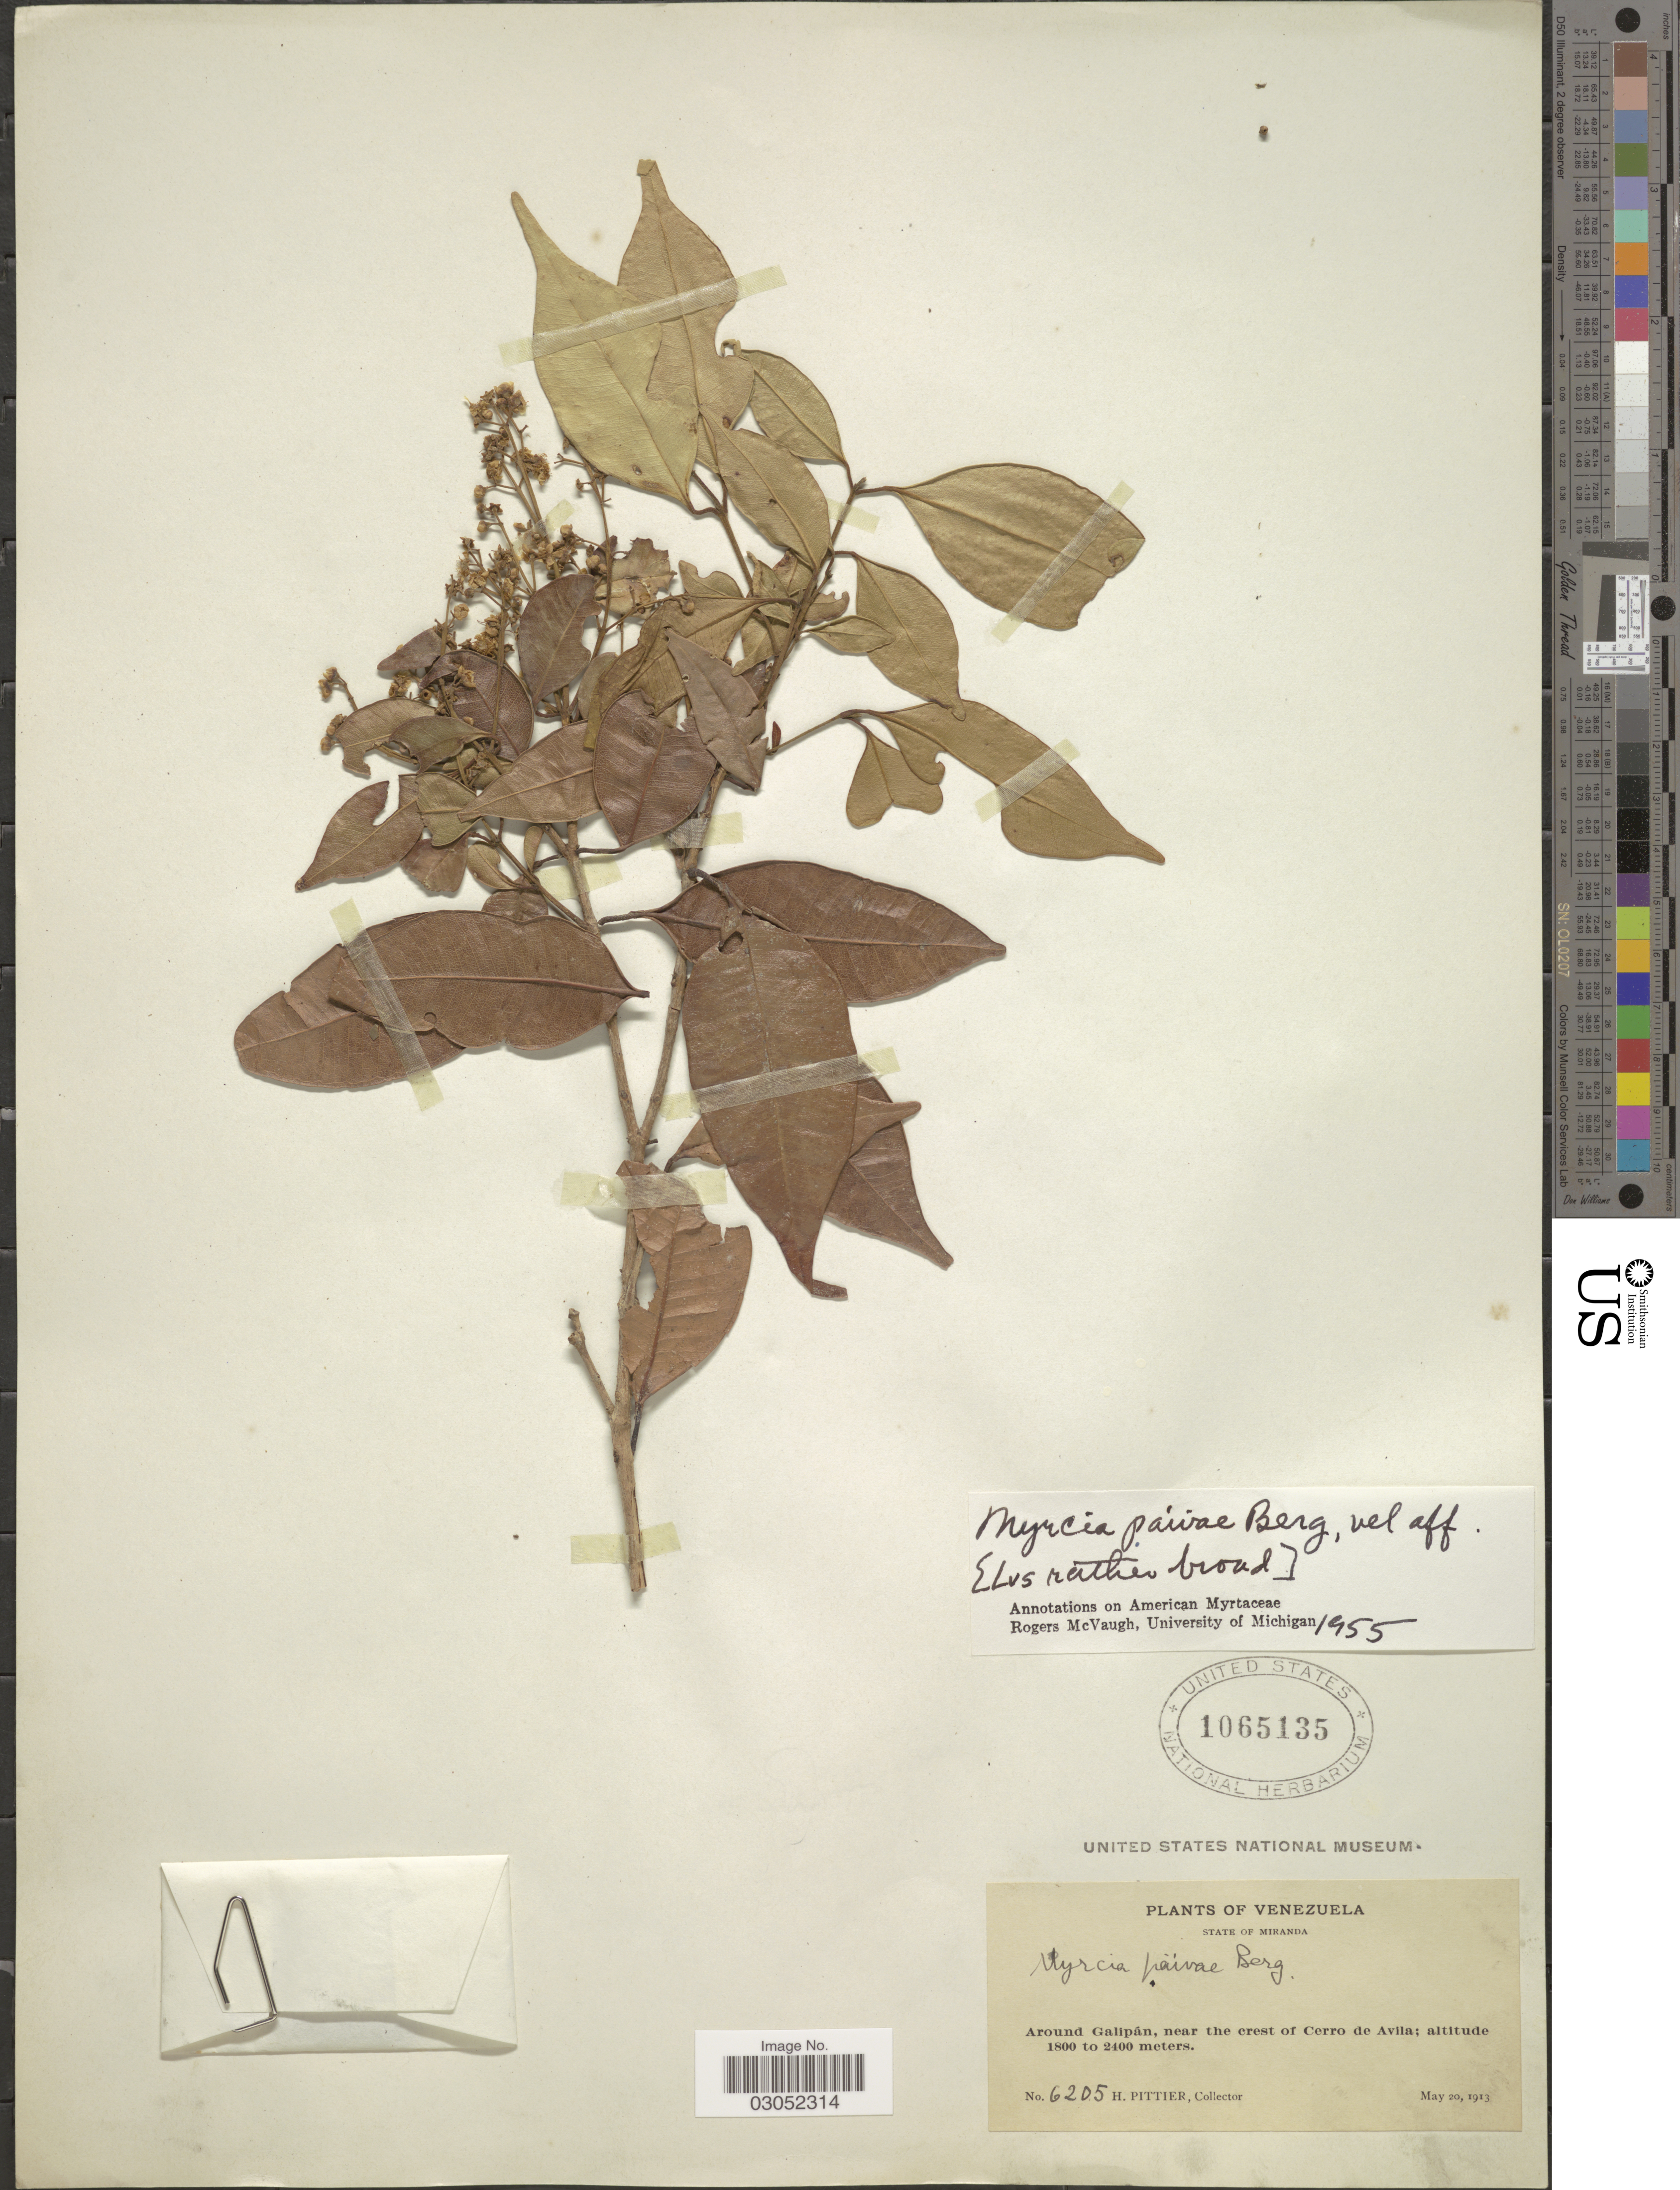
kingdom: Plantae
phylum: Tracheophyta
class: Magnoliopsida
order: Myrtales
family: Myrtaceae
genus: Myrcia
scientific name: Myrcia paivae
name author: O. Berg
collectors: H. F. Pittier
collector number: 6205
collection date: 1913-05-20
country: Venezuela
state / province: Miranda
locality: Around Galipán, near the crest of Cerro de Avila.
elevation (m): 1800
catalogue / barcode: US 1065135